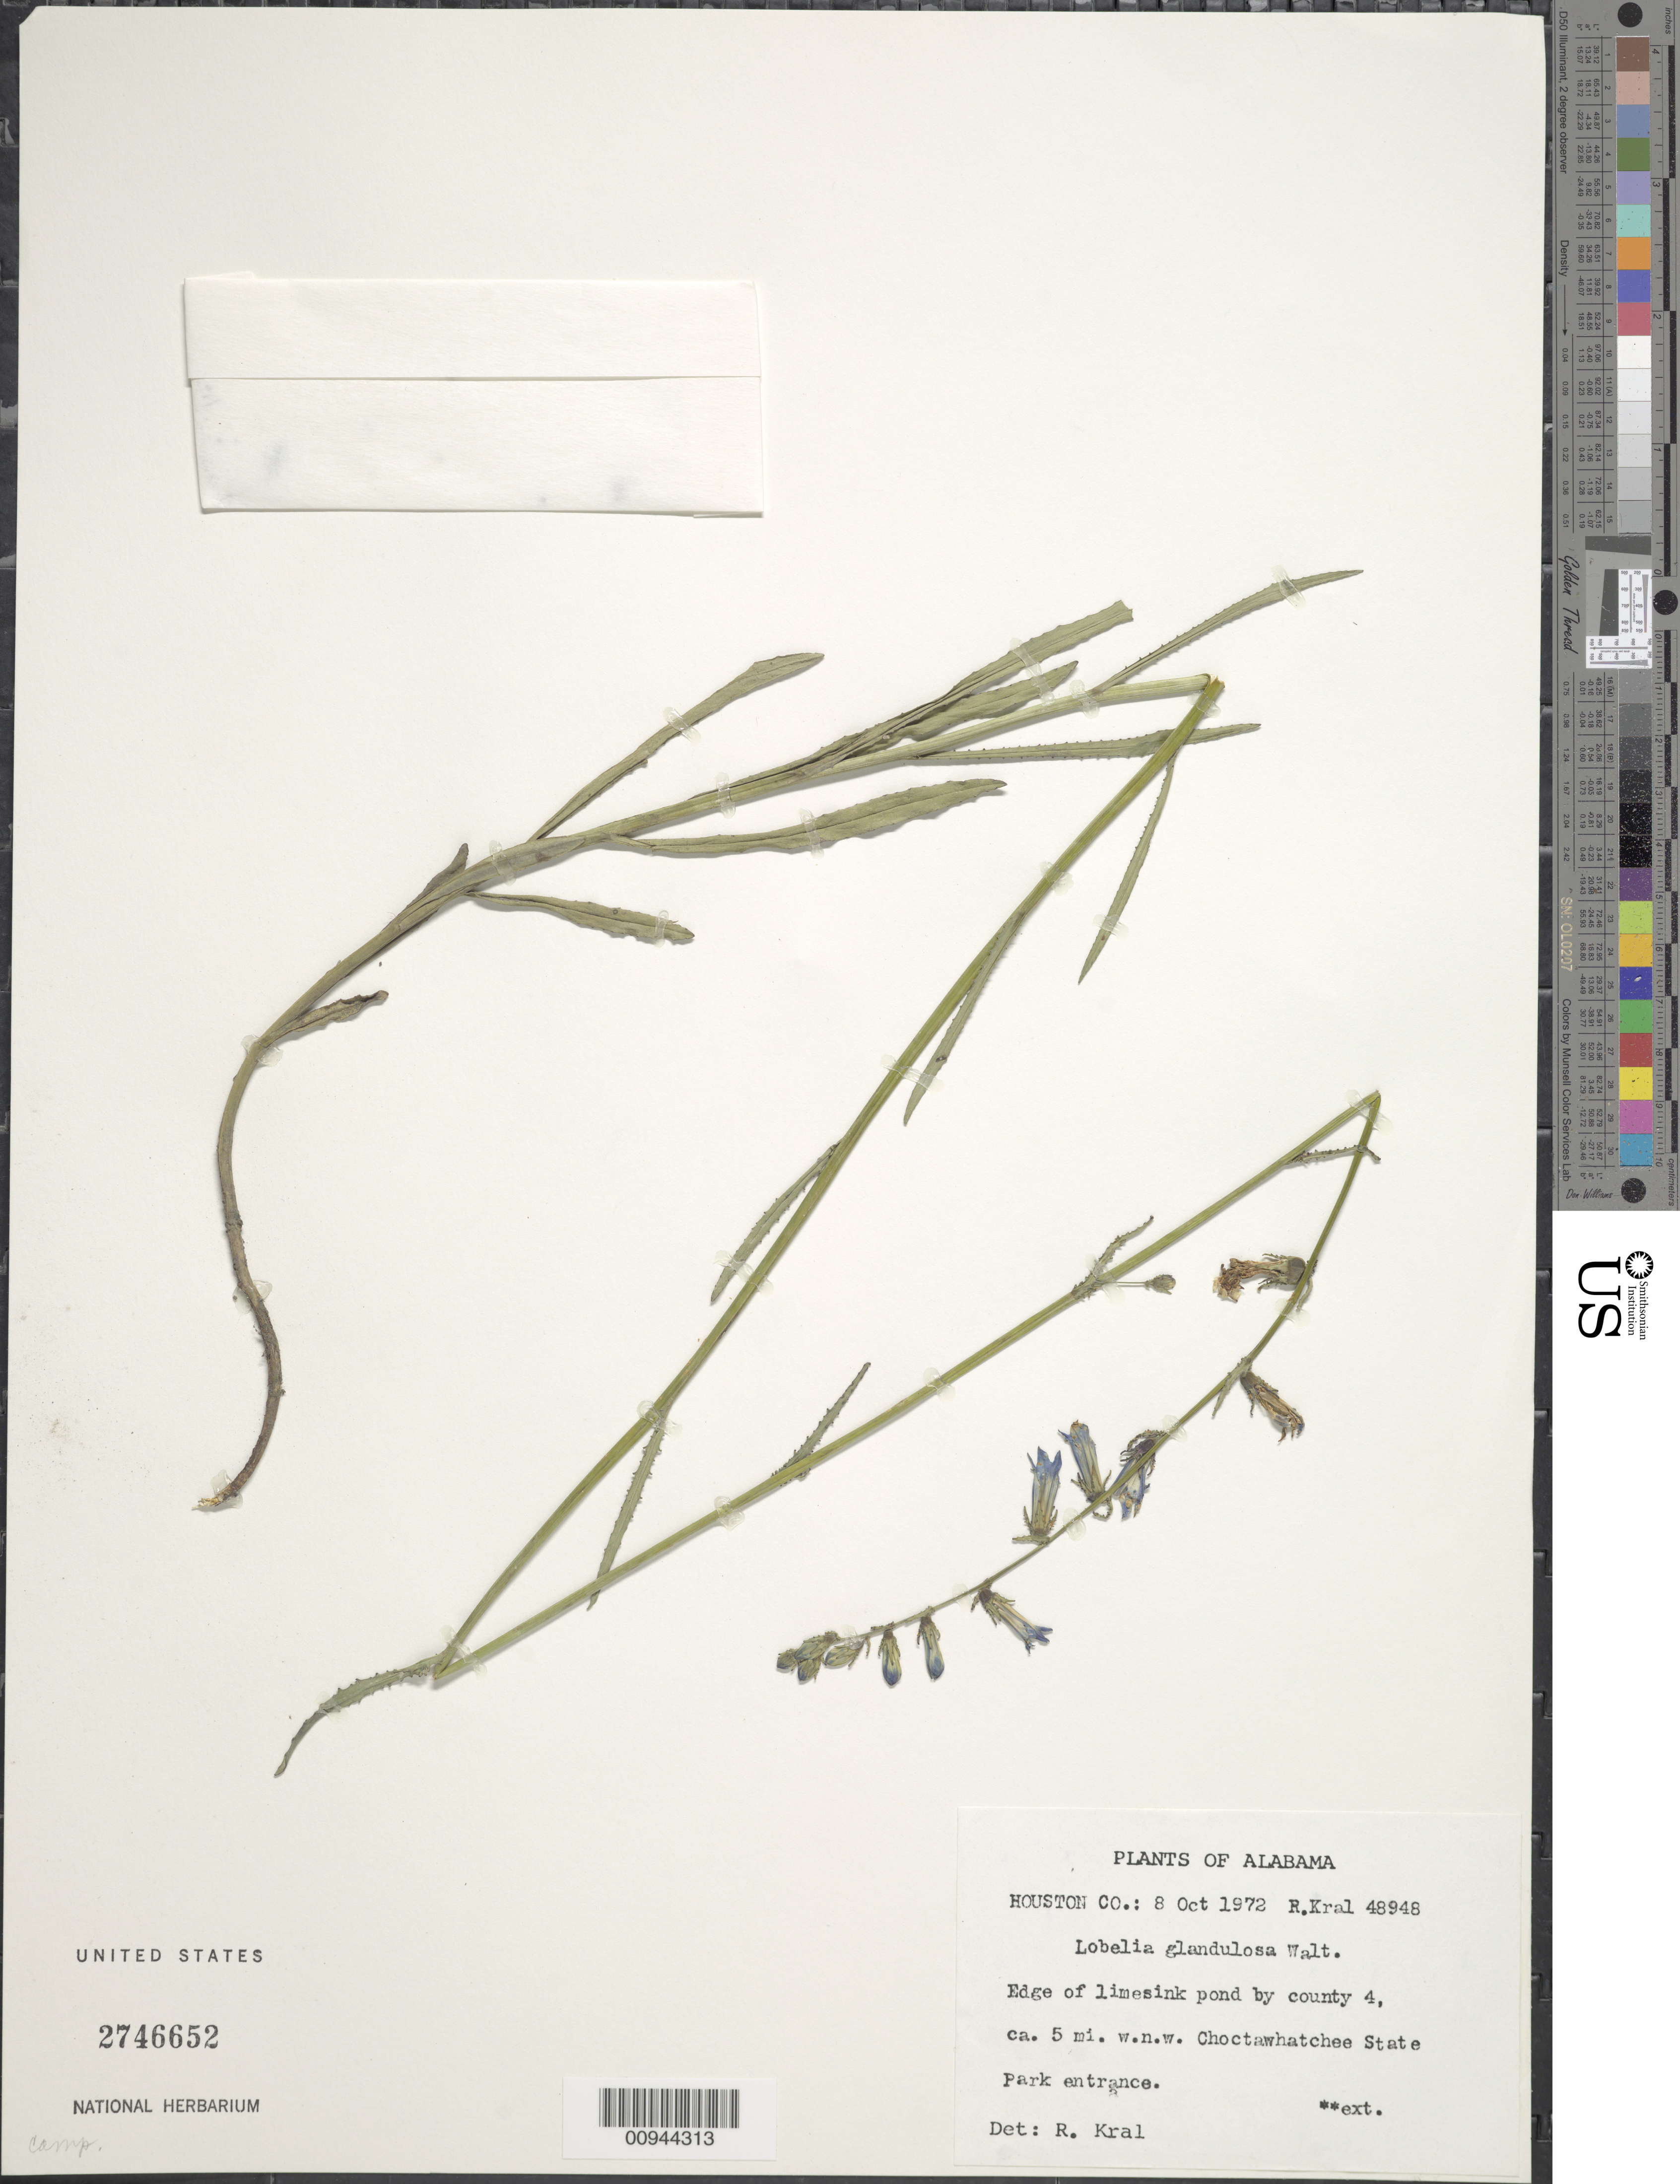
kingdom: Plantae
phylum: Tracheophyta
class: Magnoliopsida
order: Asterales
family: Campanulaceae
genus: Lobelia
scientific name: Lobelia glandulosa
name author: Walter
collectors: R. Kral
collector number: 48948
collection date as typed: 8 Oct 1972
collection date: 1972-10-08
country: United States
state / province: Alabama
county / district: Houston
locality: By County 4, ca. 5 mi. wnw Choctawhatchee State Park entrance.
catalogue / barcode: US 2746652